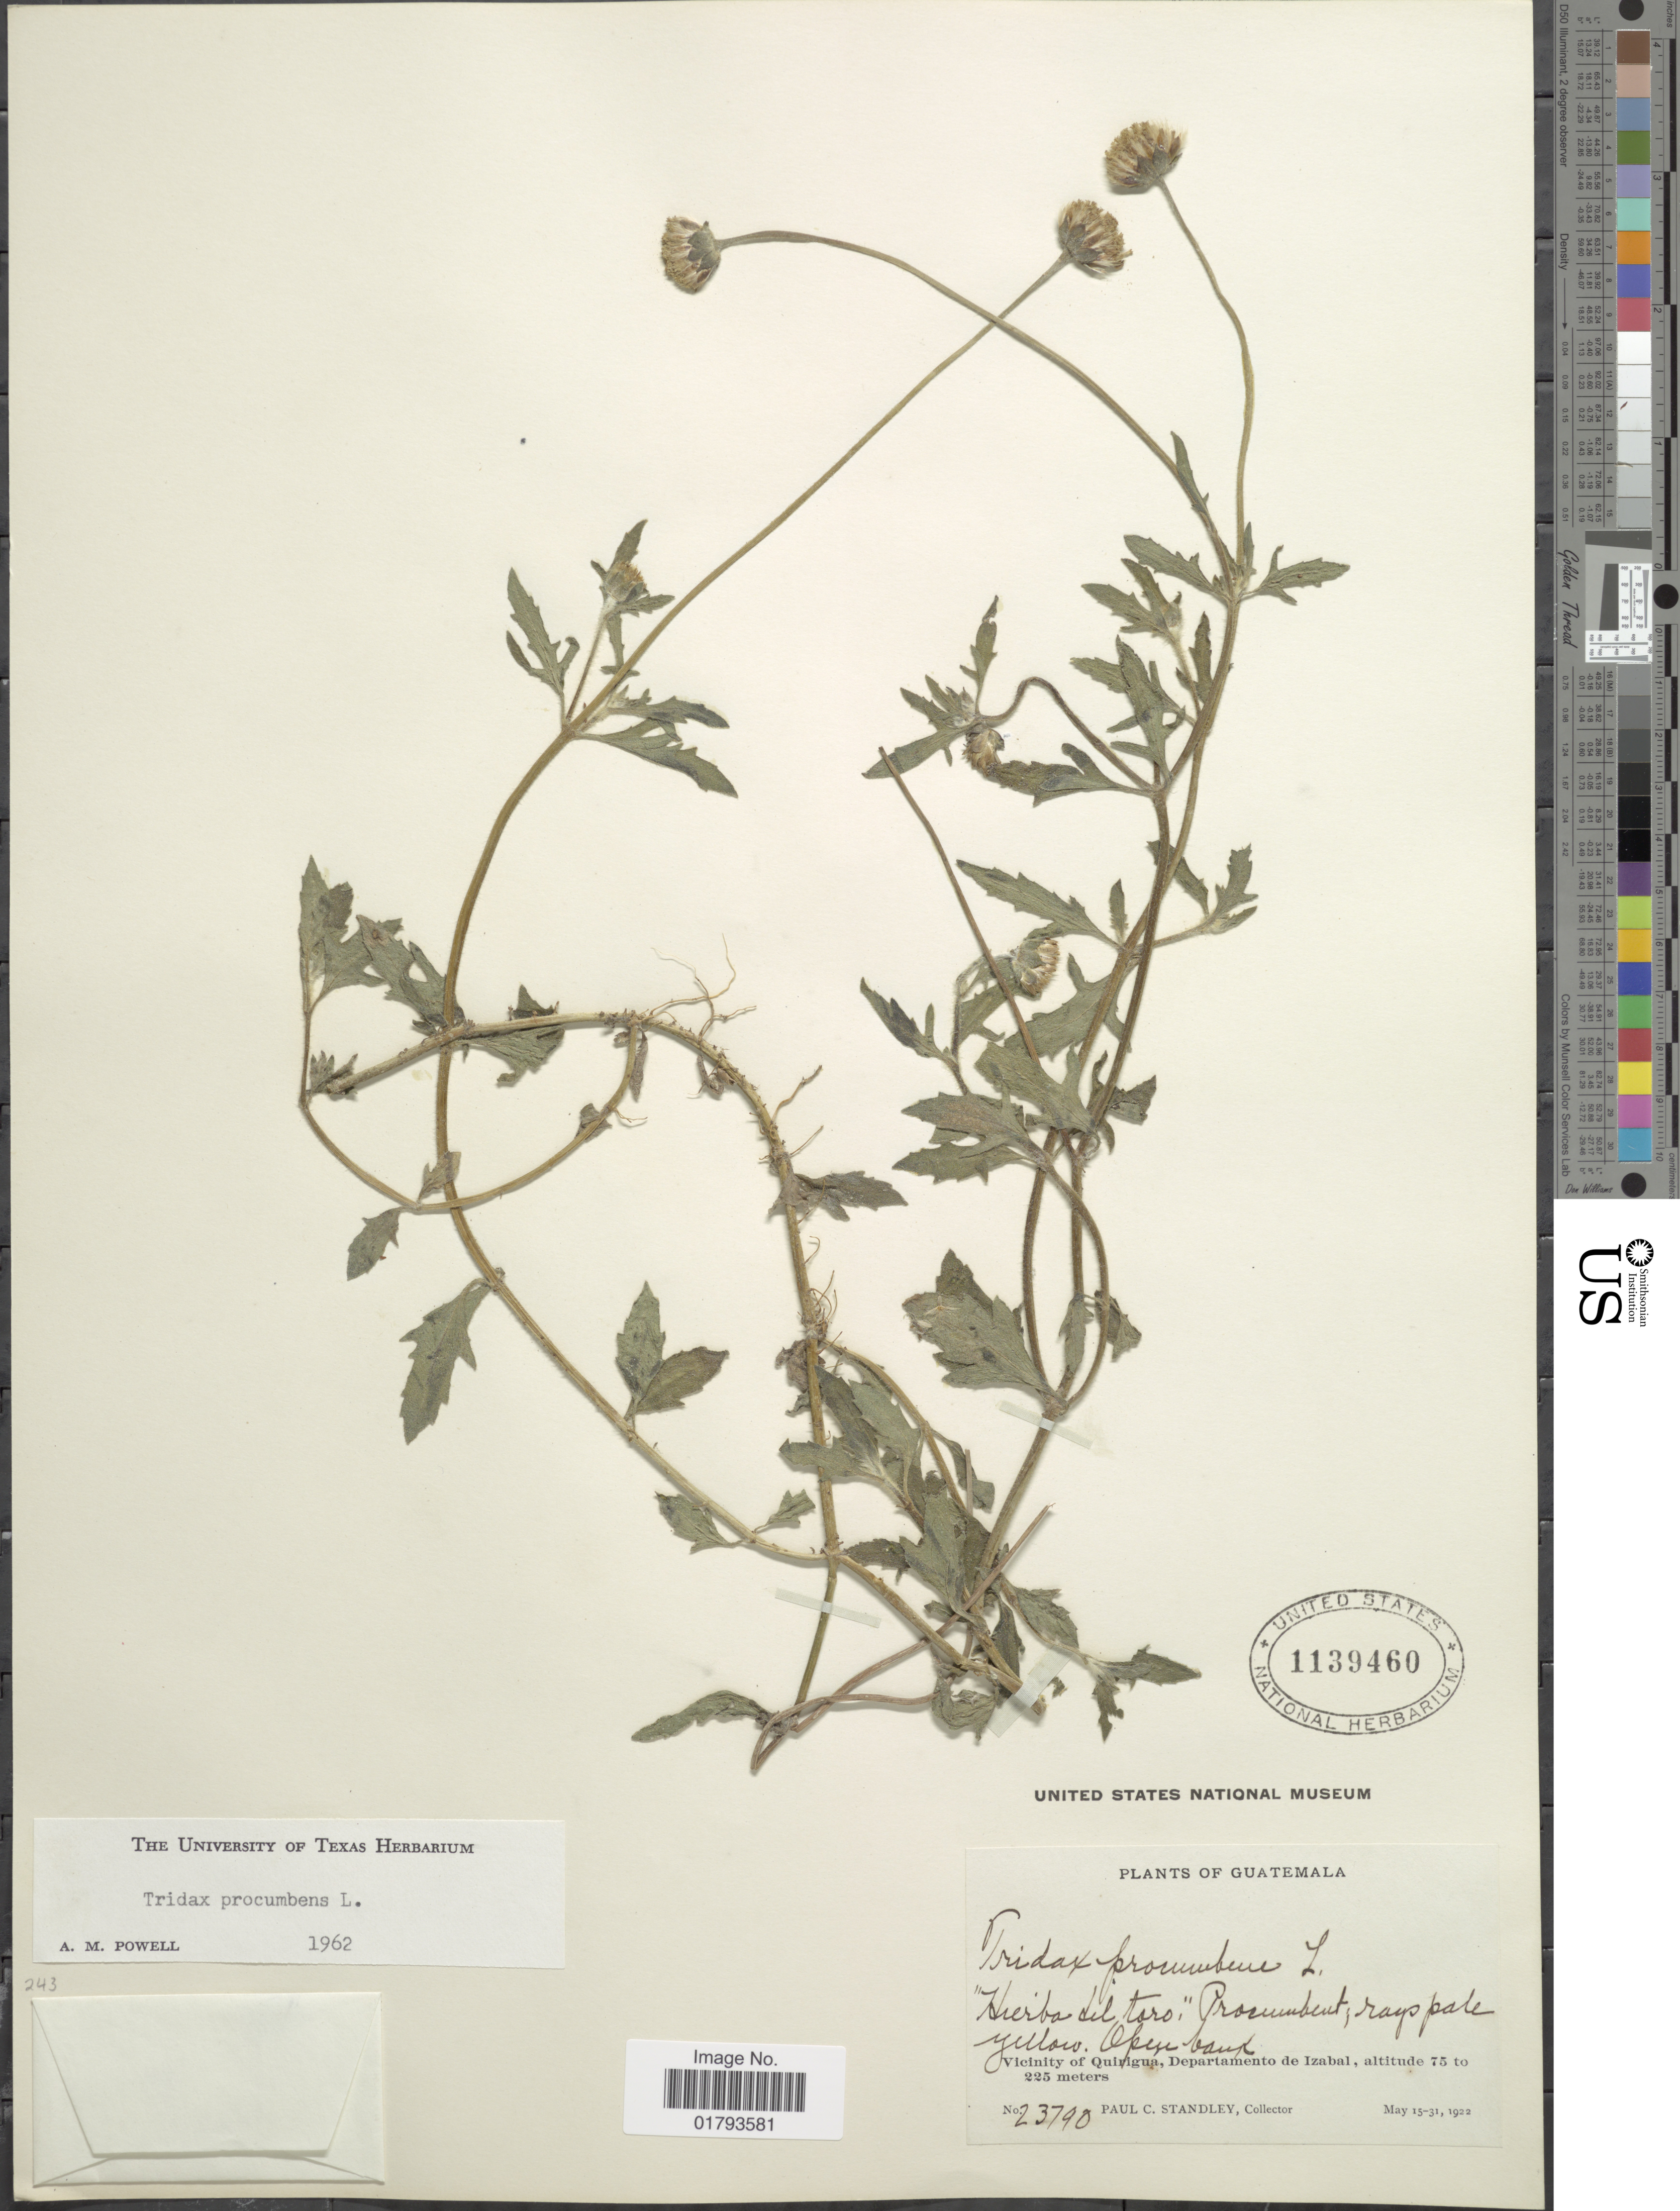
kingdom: Plantae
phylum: Tracheophyta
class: Magnoliopsida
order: Asterales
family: Asteraceae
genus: Tridax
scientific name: Tridax procumbens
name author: L.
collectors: P. C. Standley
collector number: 23790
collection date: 1922-05-15/1922-05-31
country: Guatemala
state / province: Izabal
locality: Vicinity of Quirgua, Departamento de Izabal.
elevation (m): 75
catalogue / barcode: US 1139460